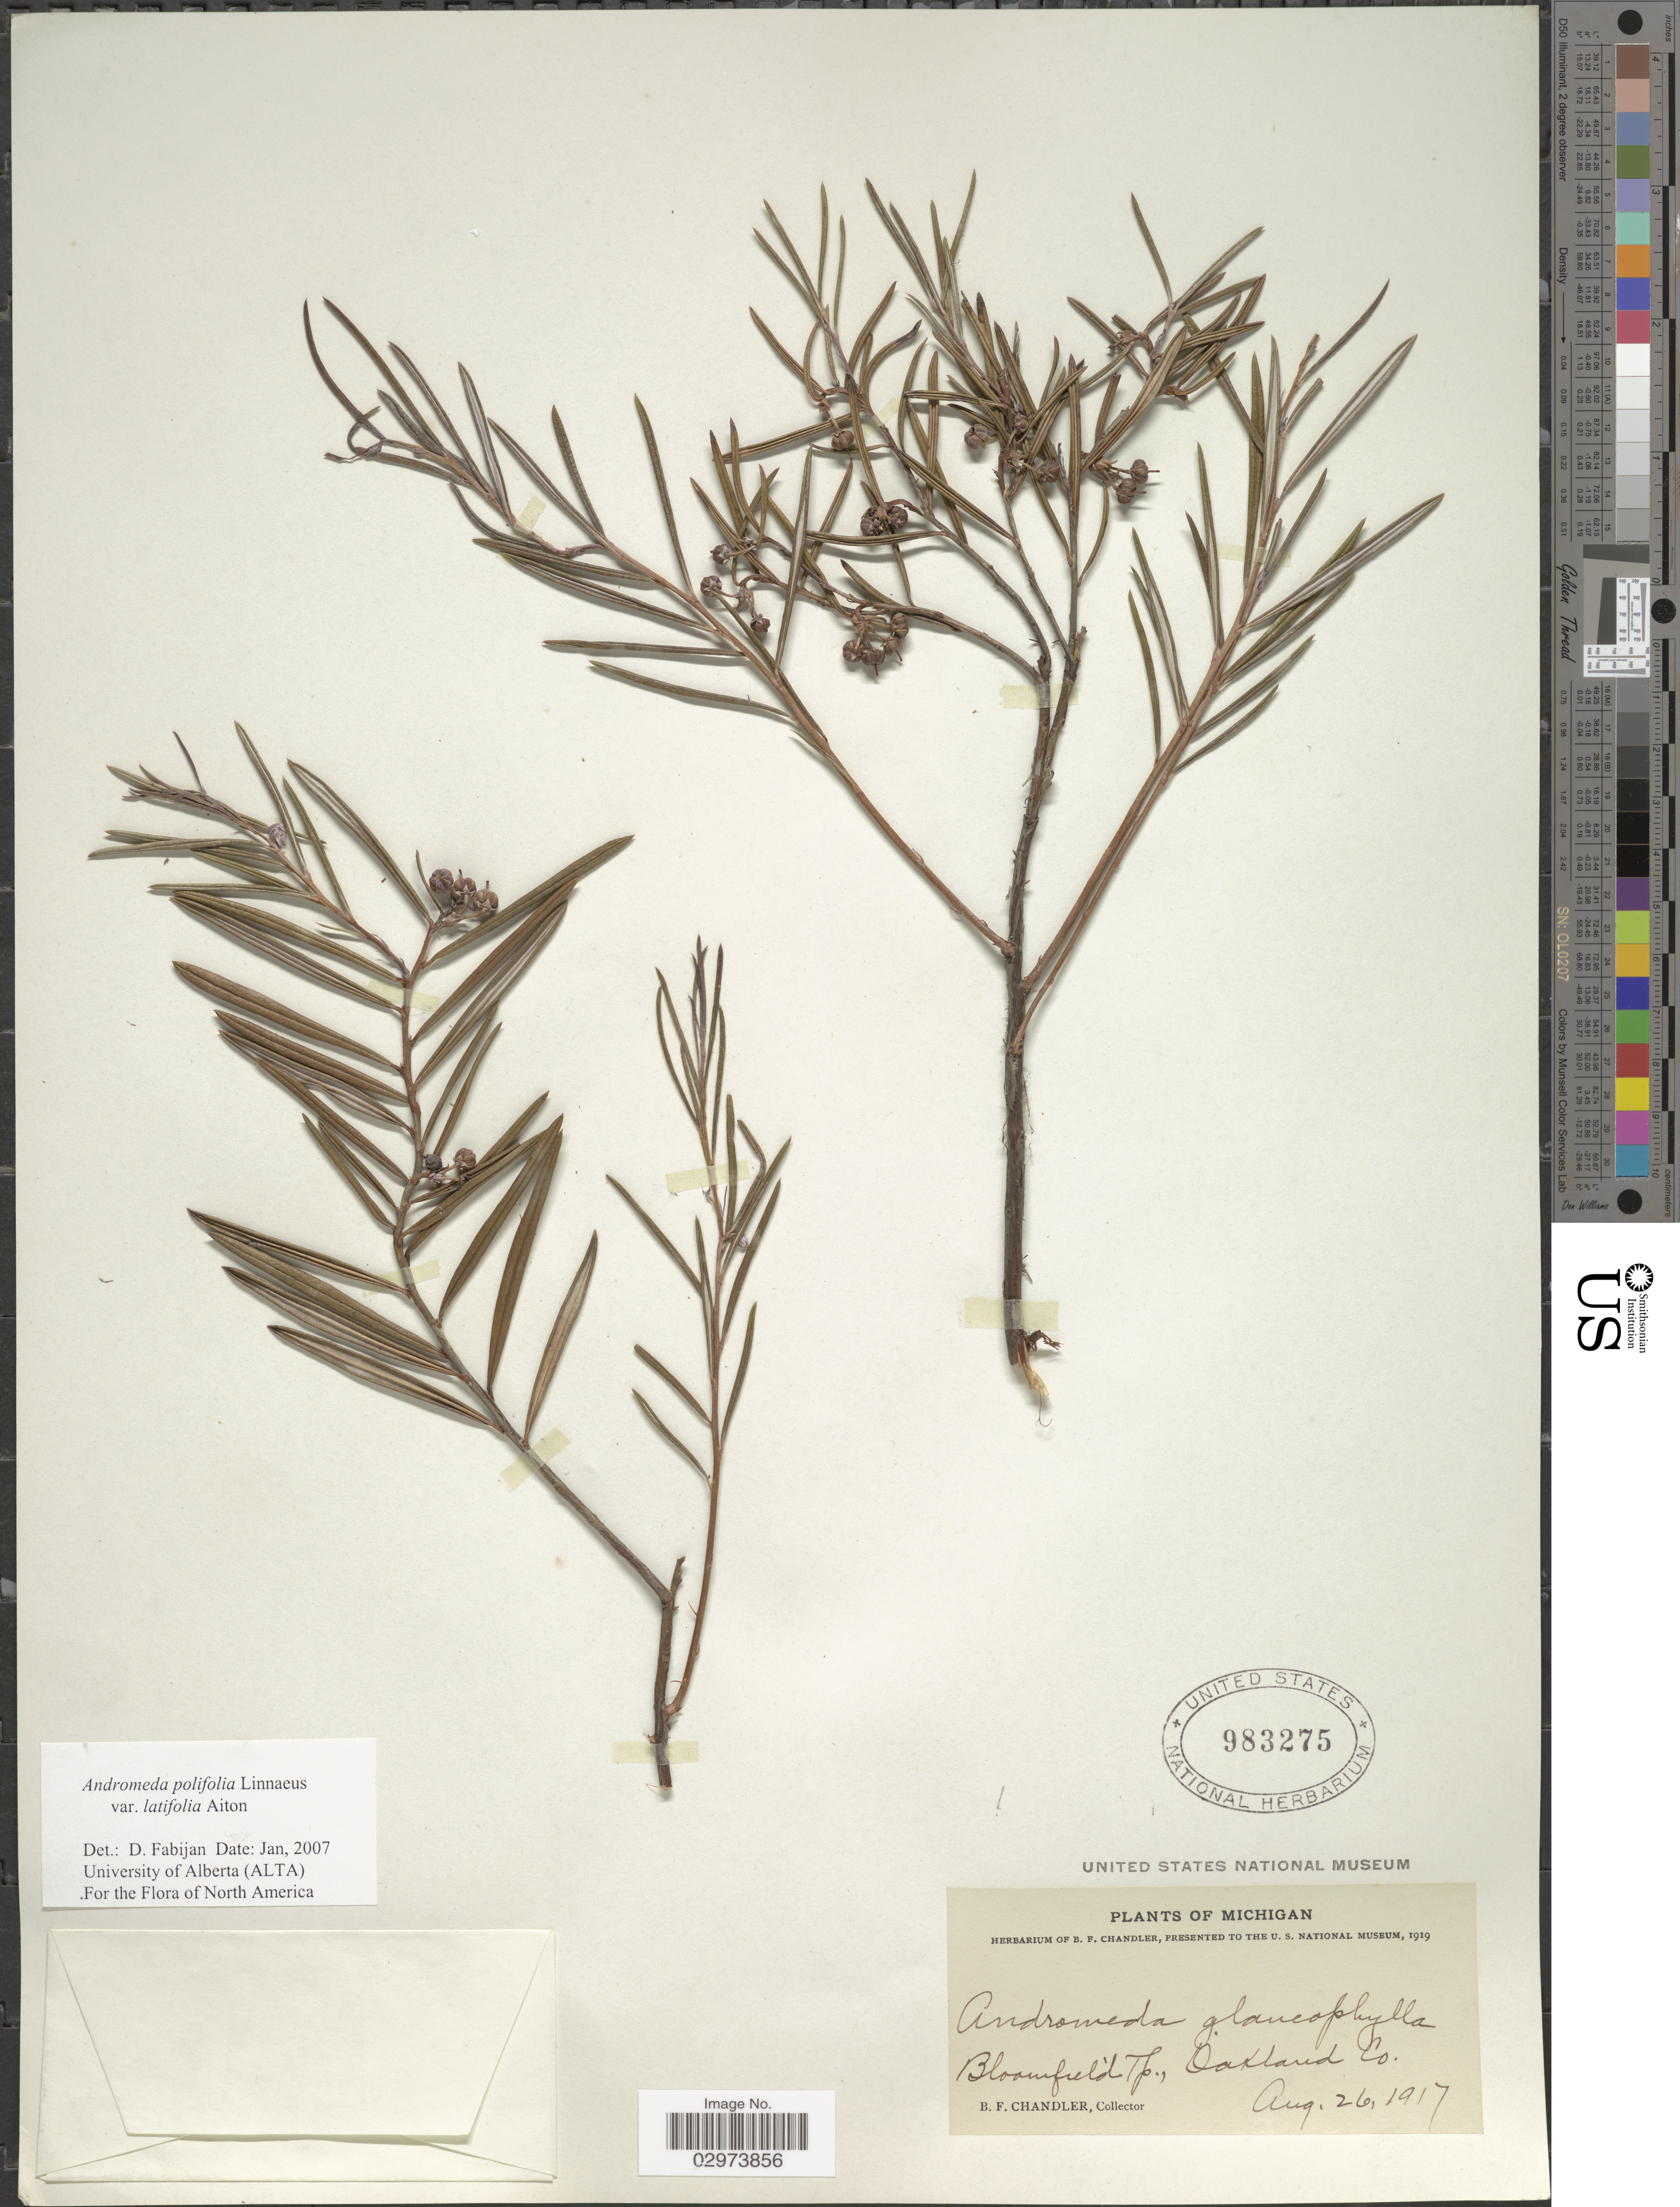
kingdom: Plantae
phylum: Tracheophyta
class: Magnoliopsida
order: Ericales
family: Ericaceae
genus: Andromeda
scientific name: Andromeda polifolia var. latifolia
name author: Aiton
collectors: B. F. Chandler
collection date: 1917-08-26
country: United States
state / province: Michigan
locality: Bloomfield Tp., Oakland Co.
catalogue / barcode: US 983275